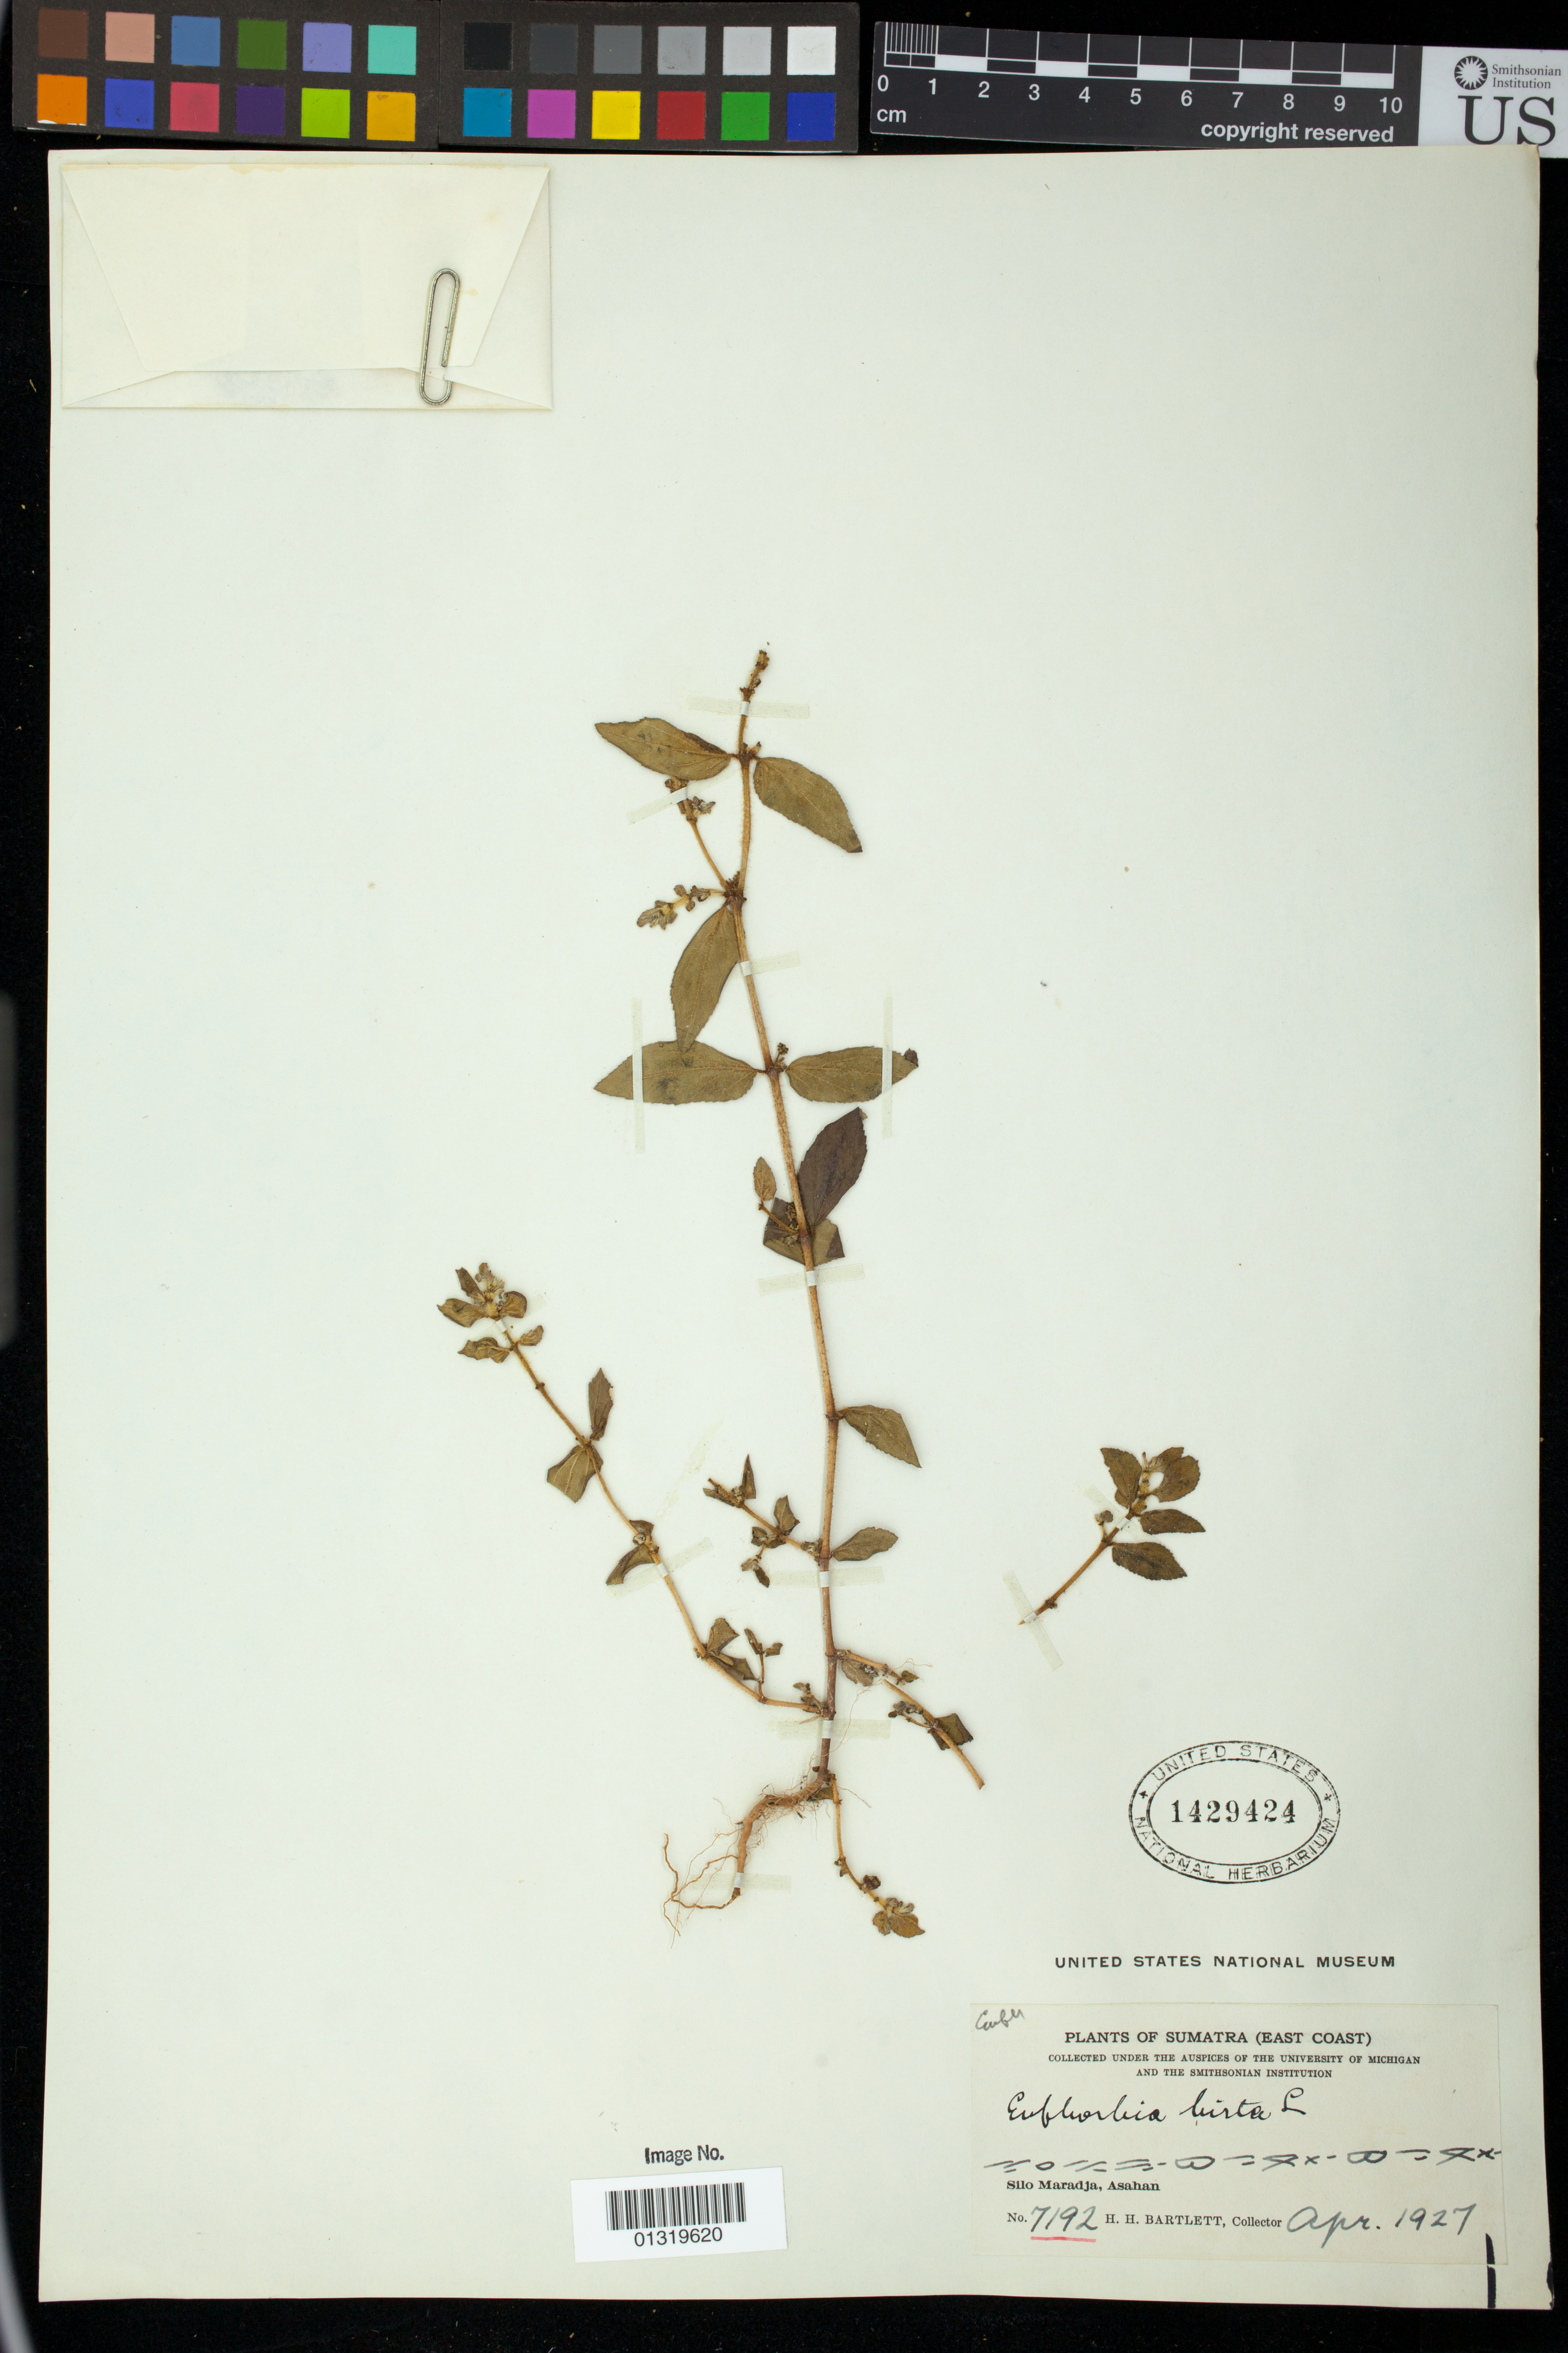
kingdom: Plantae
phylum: Tracheophyta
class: Magnoliopsida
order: Malpighiales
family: Euphorbiaceae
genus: Euphorbia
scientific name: Euphorbia hirta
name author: L.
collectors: H. H. Bartlett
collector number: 7192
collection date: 1927-04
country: Indonesia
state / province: Sumatra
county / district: Sumatera Utara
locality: Silo Maradja, Asahan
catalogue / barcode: US 1429424